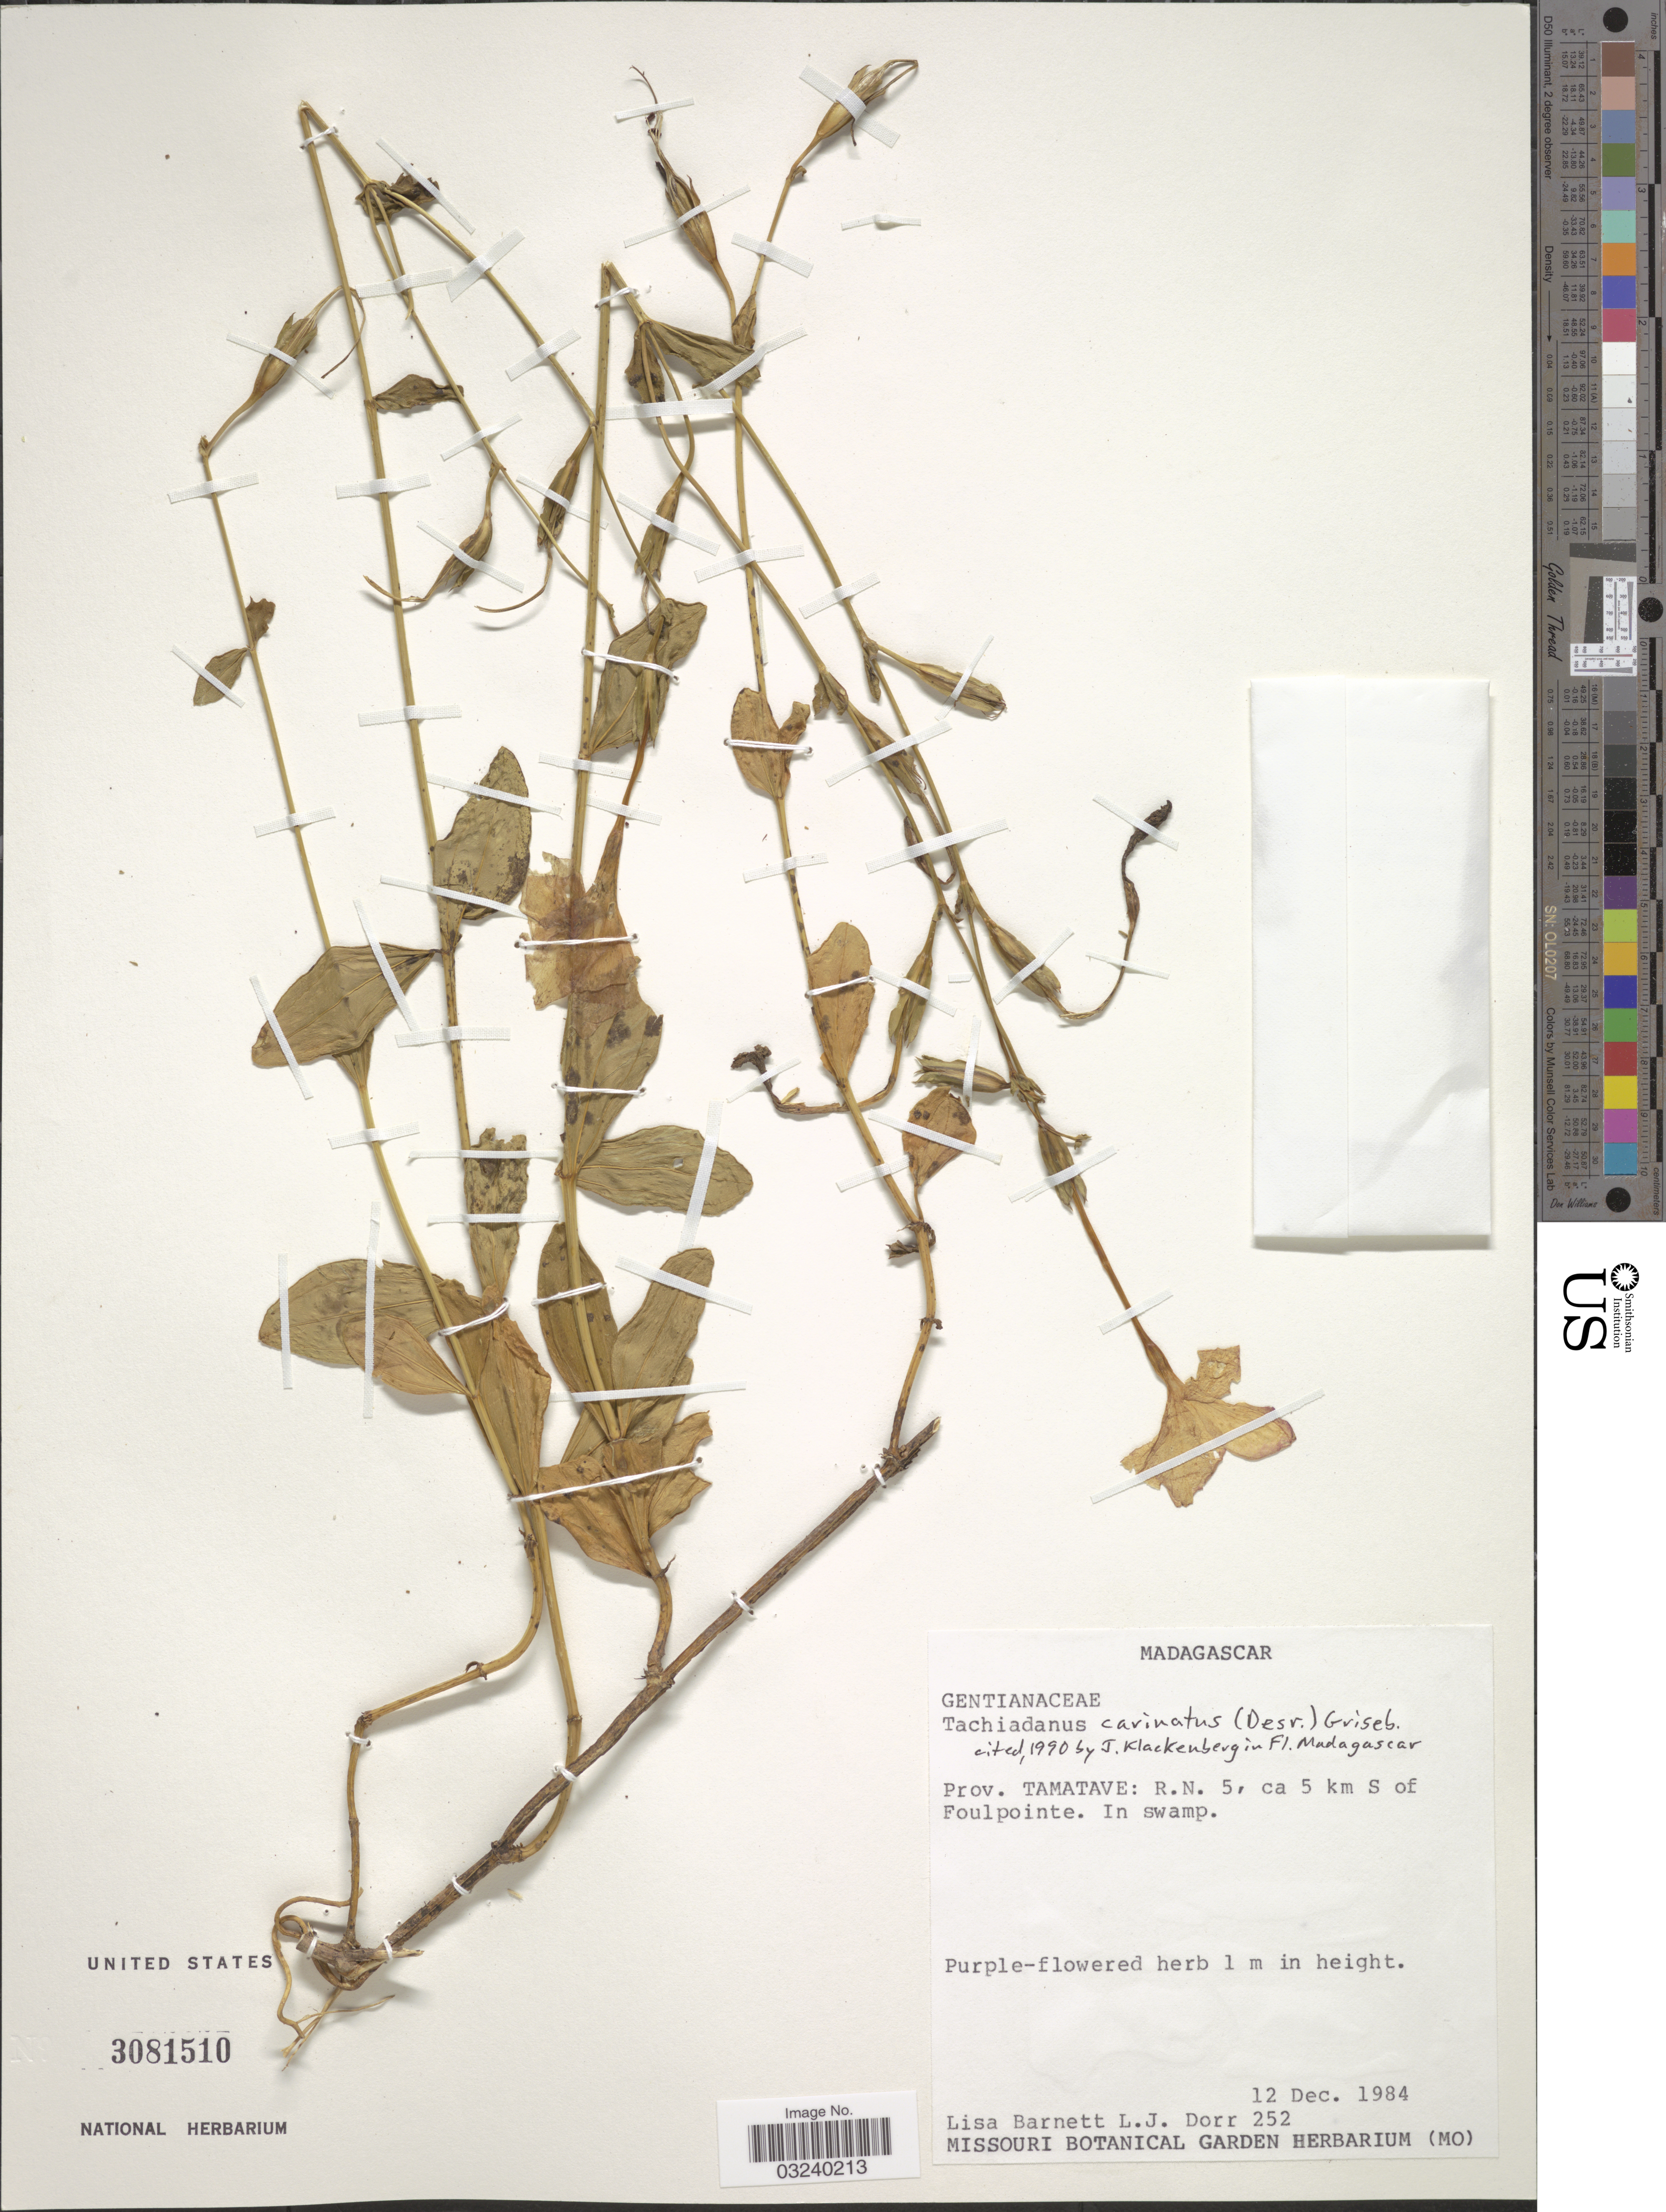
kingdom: Plantae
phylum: Tracheophyta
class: Magnoliopsida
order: Gentianales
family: Gentianaceae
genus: Tachiadenus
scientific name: Tachiadenus carinatus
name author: Griseb.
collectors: L. C. Barnett & L. J. Dorr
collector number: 252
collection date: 1984-12-12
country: Madagascar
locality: Prov. Tamatave: RN5, ca 5 km S of Foulpointe.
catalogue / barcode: US 3081510